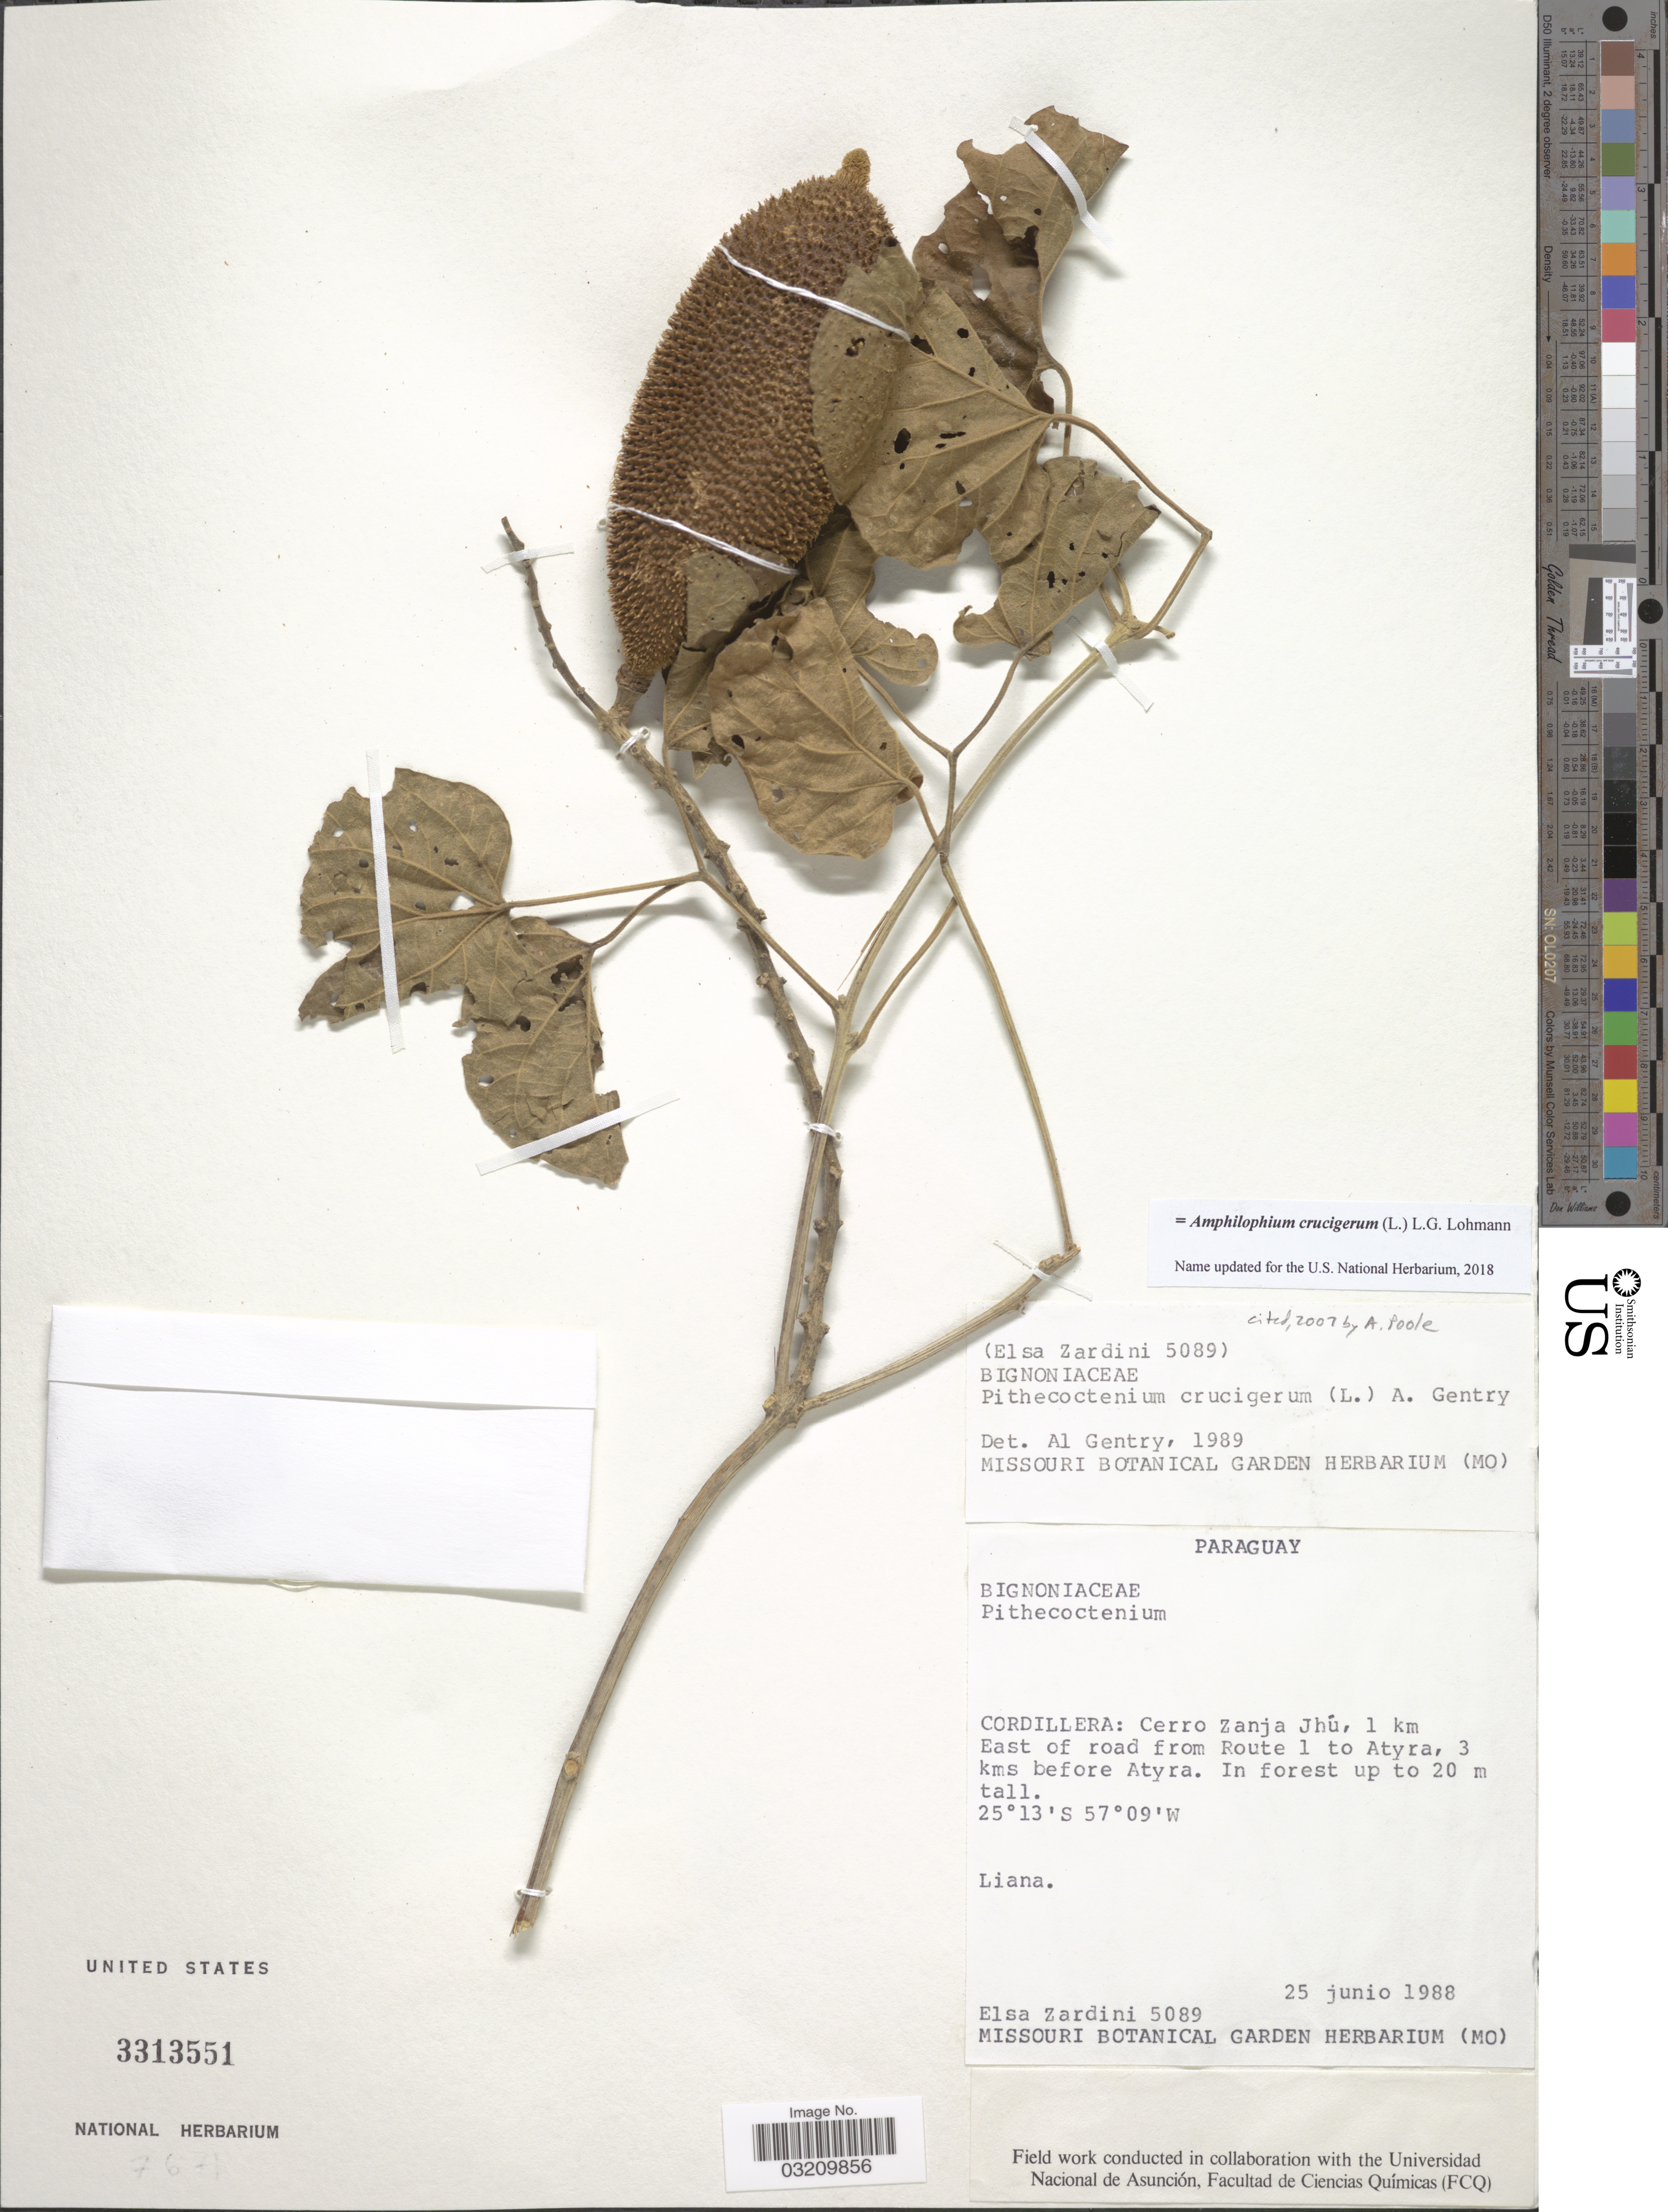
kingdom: Plantae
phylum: Tracheophyta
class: Magnoliopsida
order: Lamiales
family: Bignoniaceae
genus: Amphilophium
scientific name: Amphilophium crucigerum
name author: (L.) L.G. Lohmann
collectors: E. M. Zardini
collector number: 5089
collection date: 1988-06-25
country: Paraguay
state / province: Cordillera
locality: Cerro Zanja Jhú, 1 km East of road from Route 1 to Atyra, 3 kms before Atyra.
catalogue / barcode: US 3313551